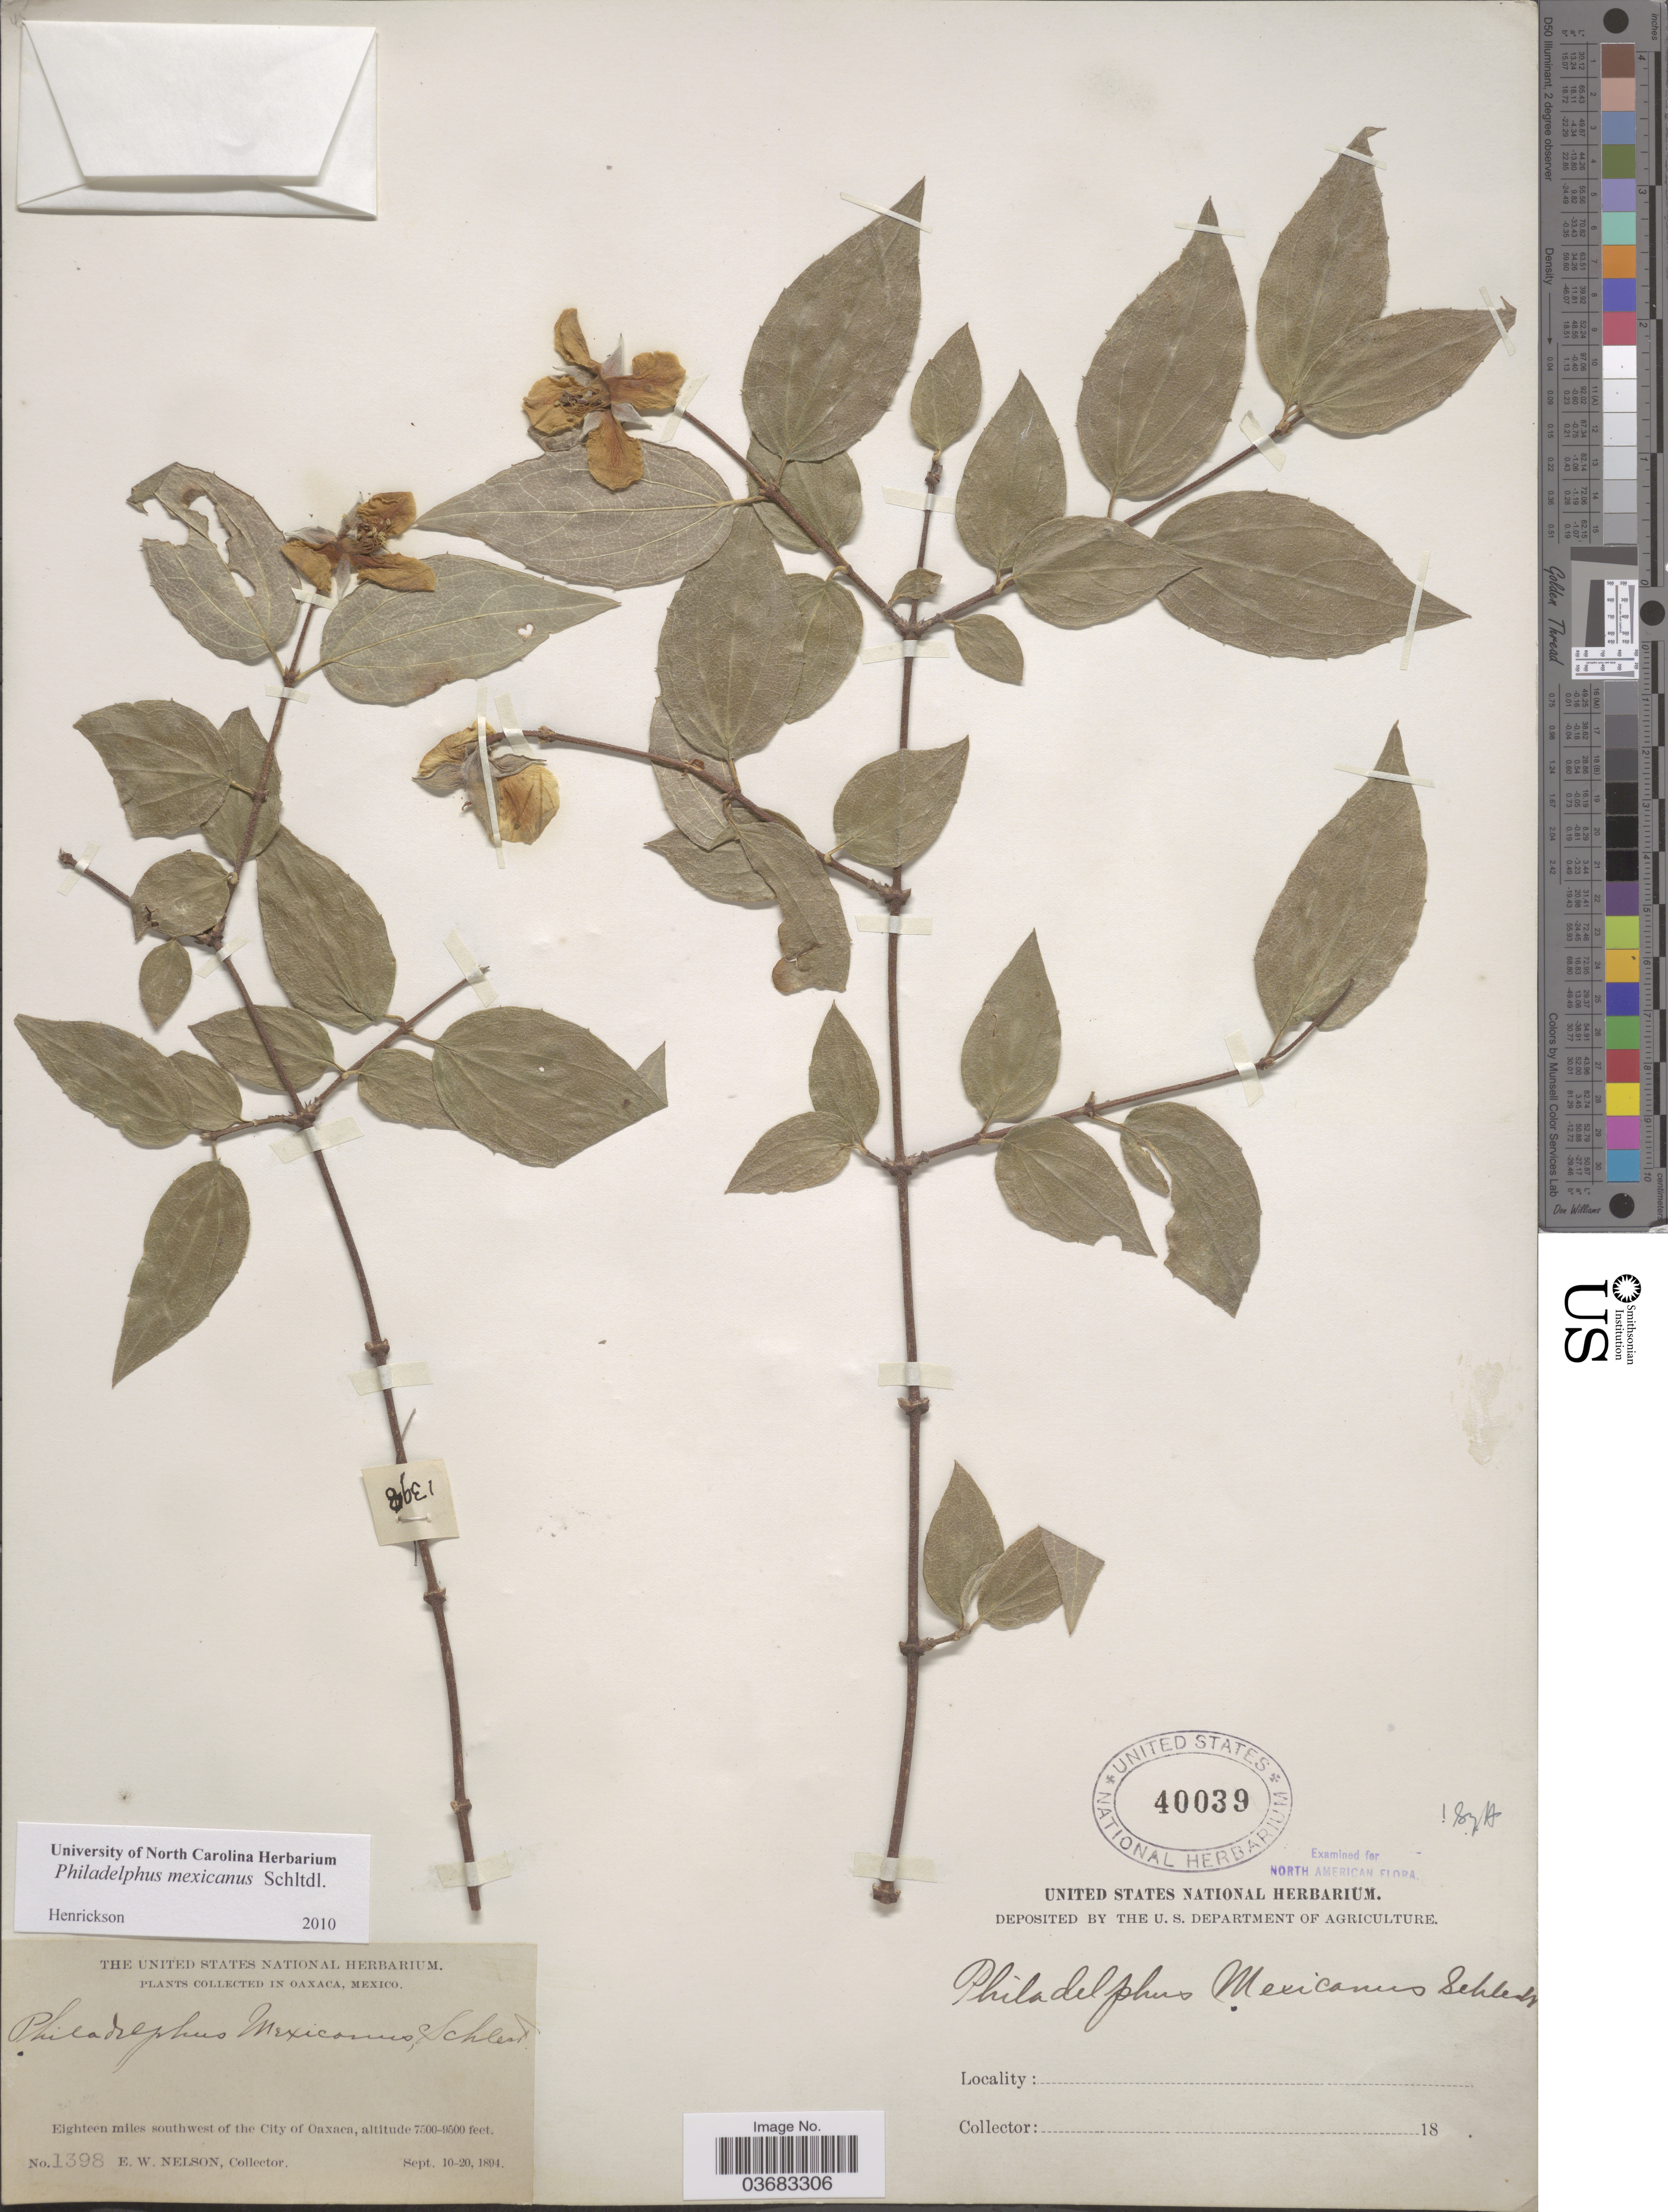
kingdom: Plantae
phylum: Tracheophyta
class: Magnoliopsida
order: Cornales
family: Hydrangeaceae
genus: Philadelphus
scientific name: Philadelphus mexicanus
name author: Schltdl.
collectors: E. W. Nelson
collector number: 1308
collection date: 1894-09-10/1894-09-20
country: Mexico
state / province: Oaxaca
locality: Eighteen miles southwest of the City of Oaxaca.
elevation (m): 2286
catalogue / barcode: US 40039